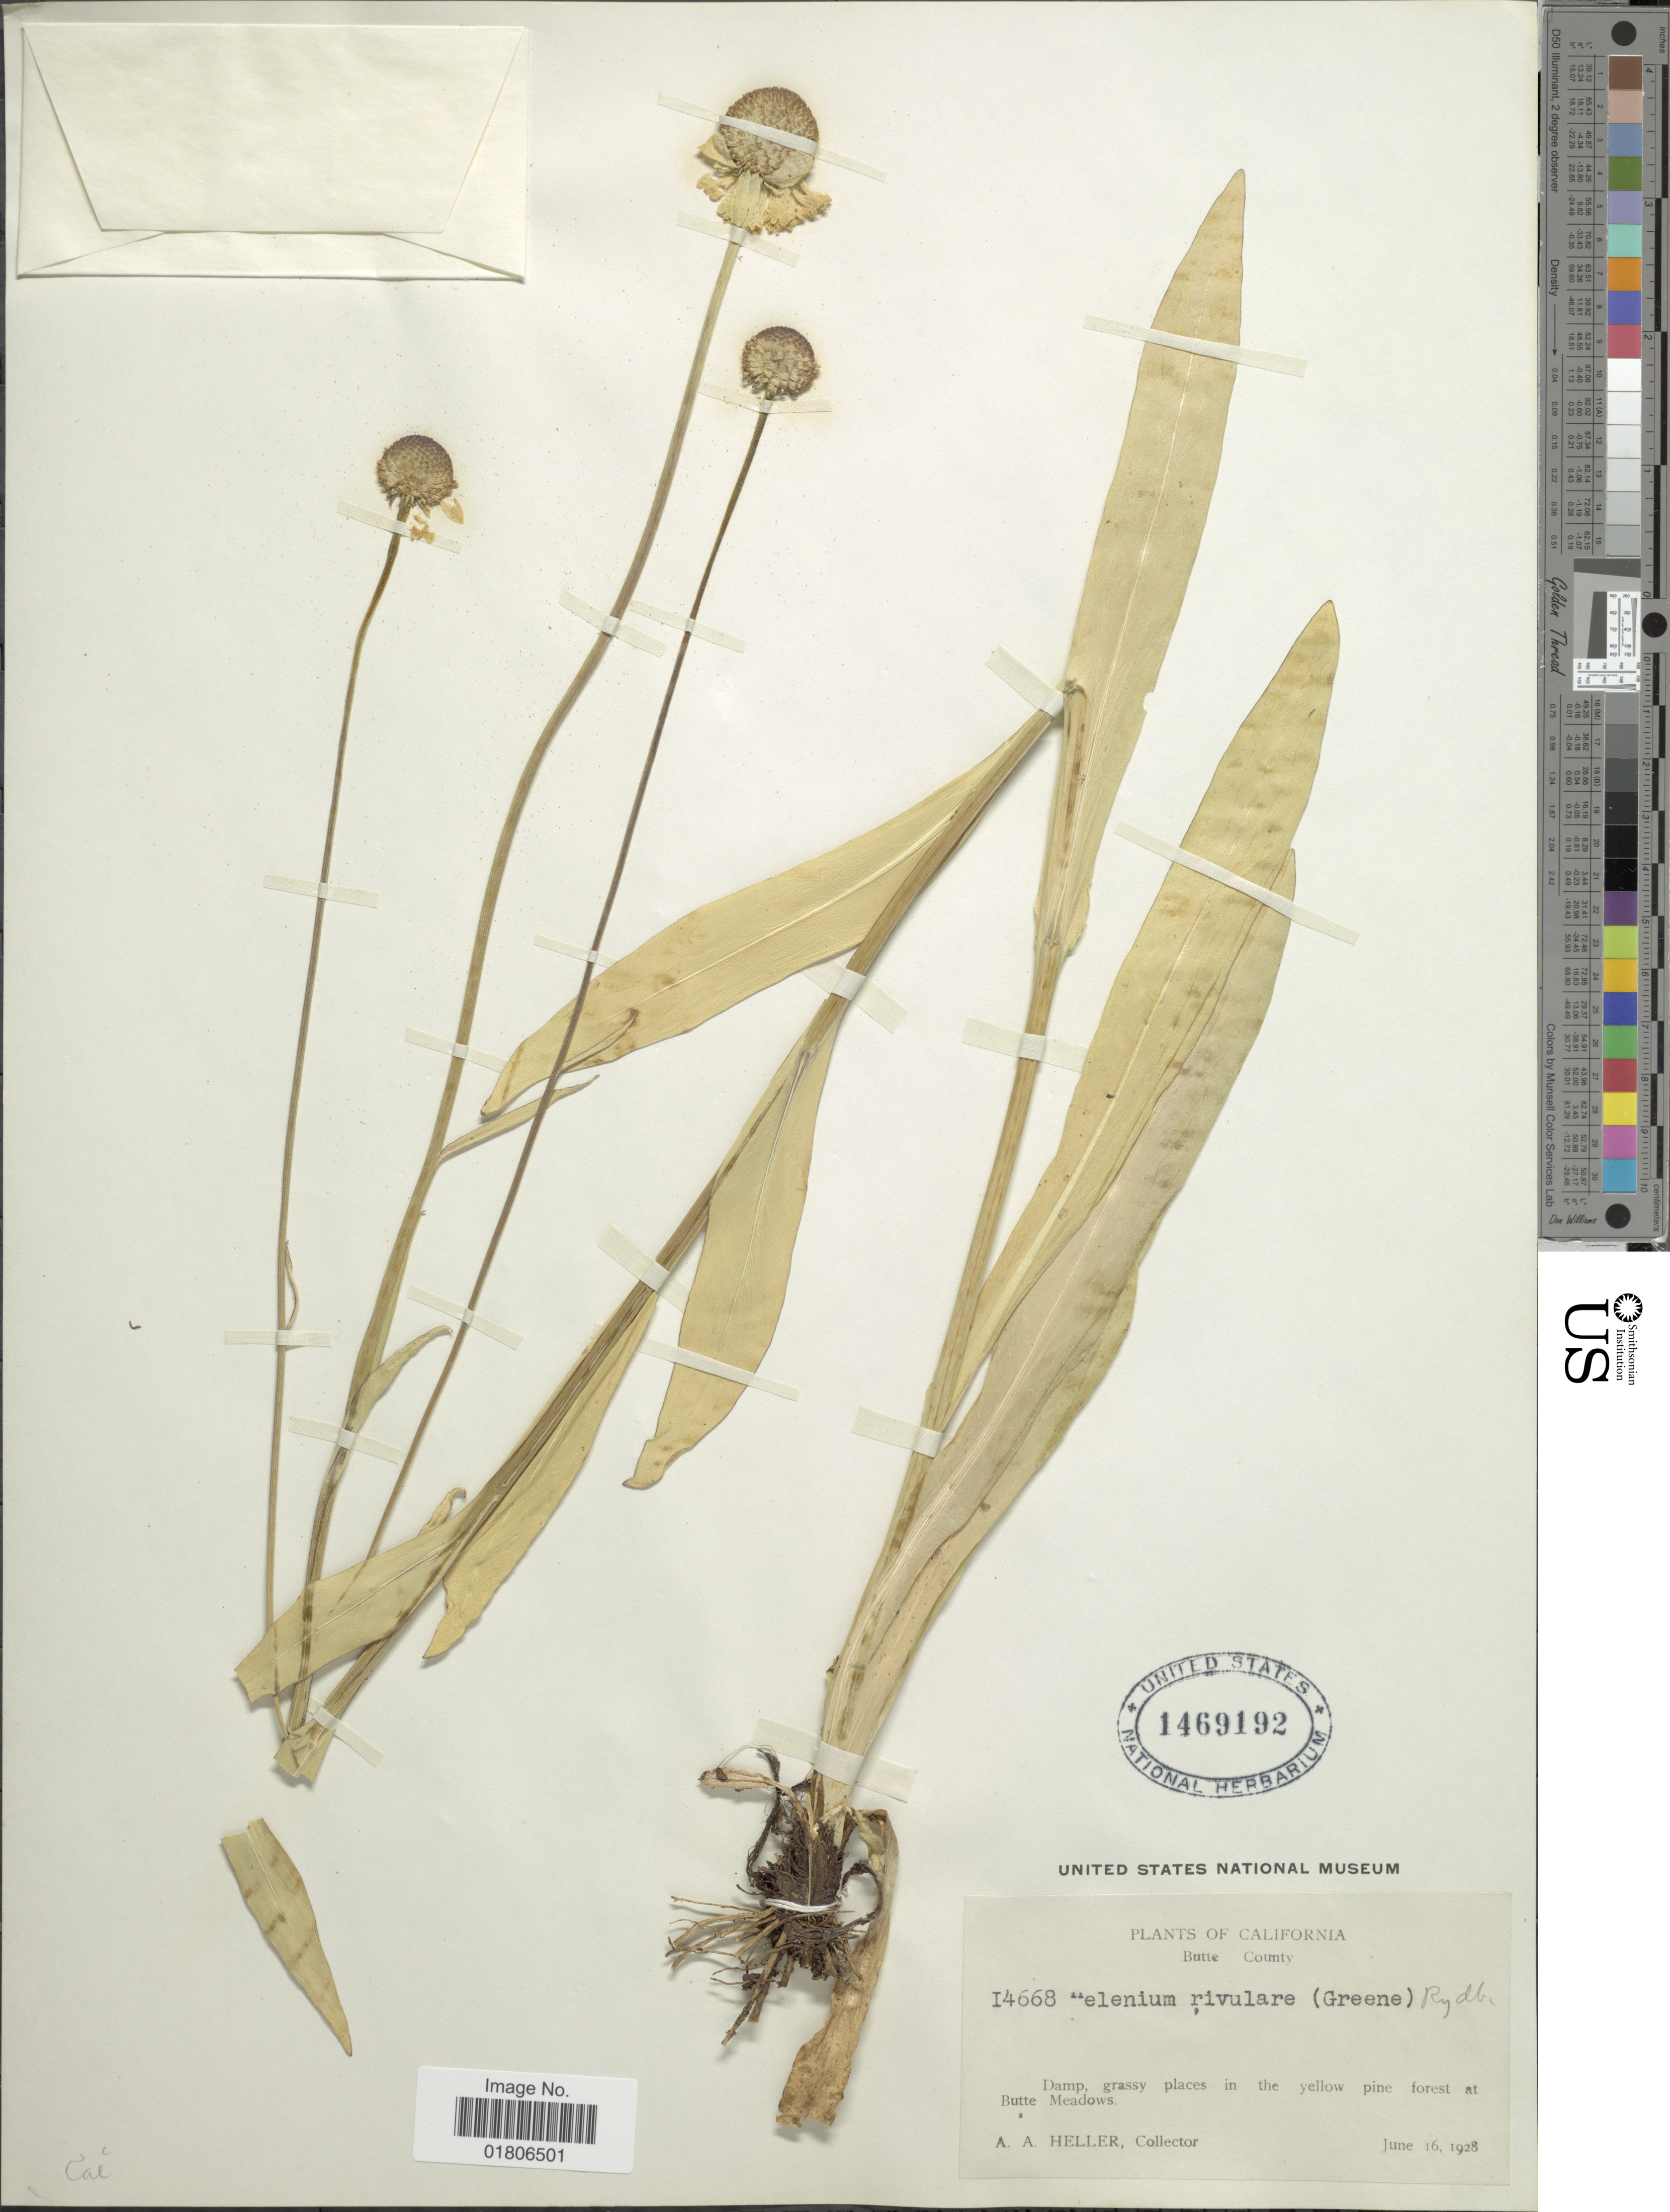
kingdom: Plantae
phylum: Tracheophyta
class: Magnoliopsida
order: Asterales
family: Asteraceae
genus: Helenium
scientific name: Helenium rivulare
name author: (Greene) Rydb.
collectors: A. A. Heller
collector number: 14668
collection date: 1928-06-16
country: United States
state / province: California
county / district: Butte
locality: Butte County, Damp, grassy places in the yellow pine forest at Butte Meadows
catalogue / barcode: US 1469192